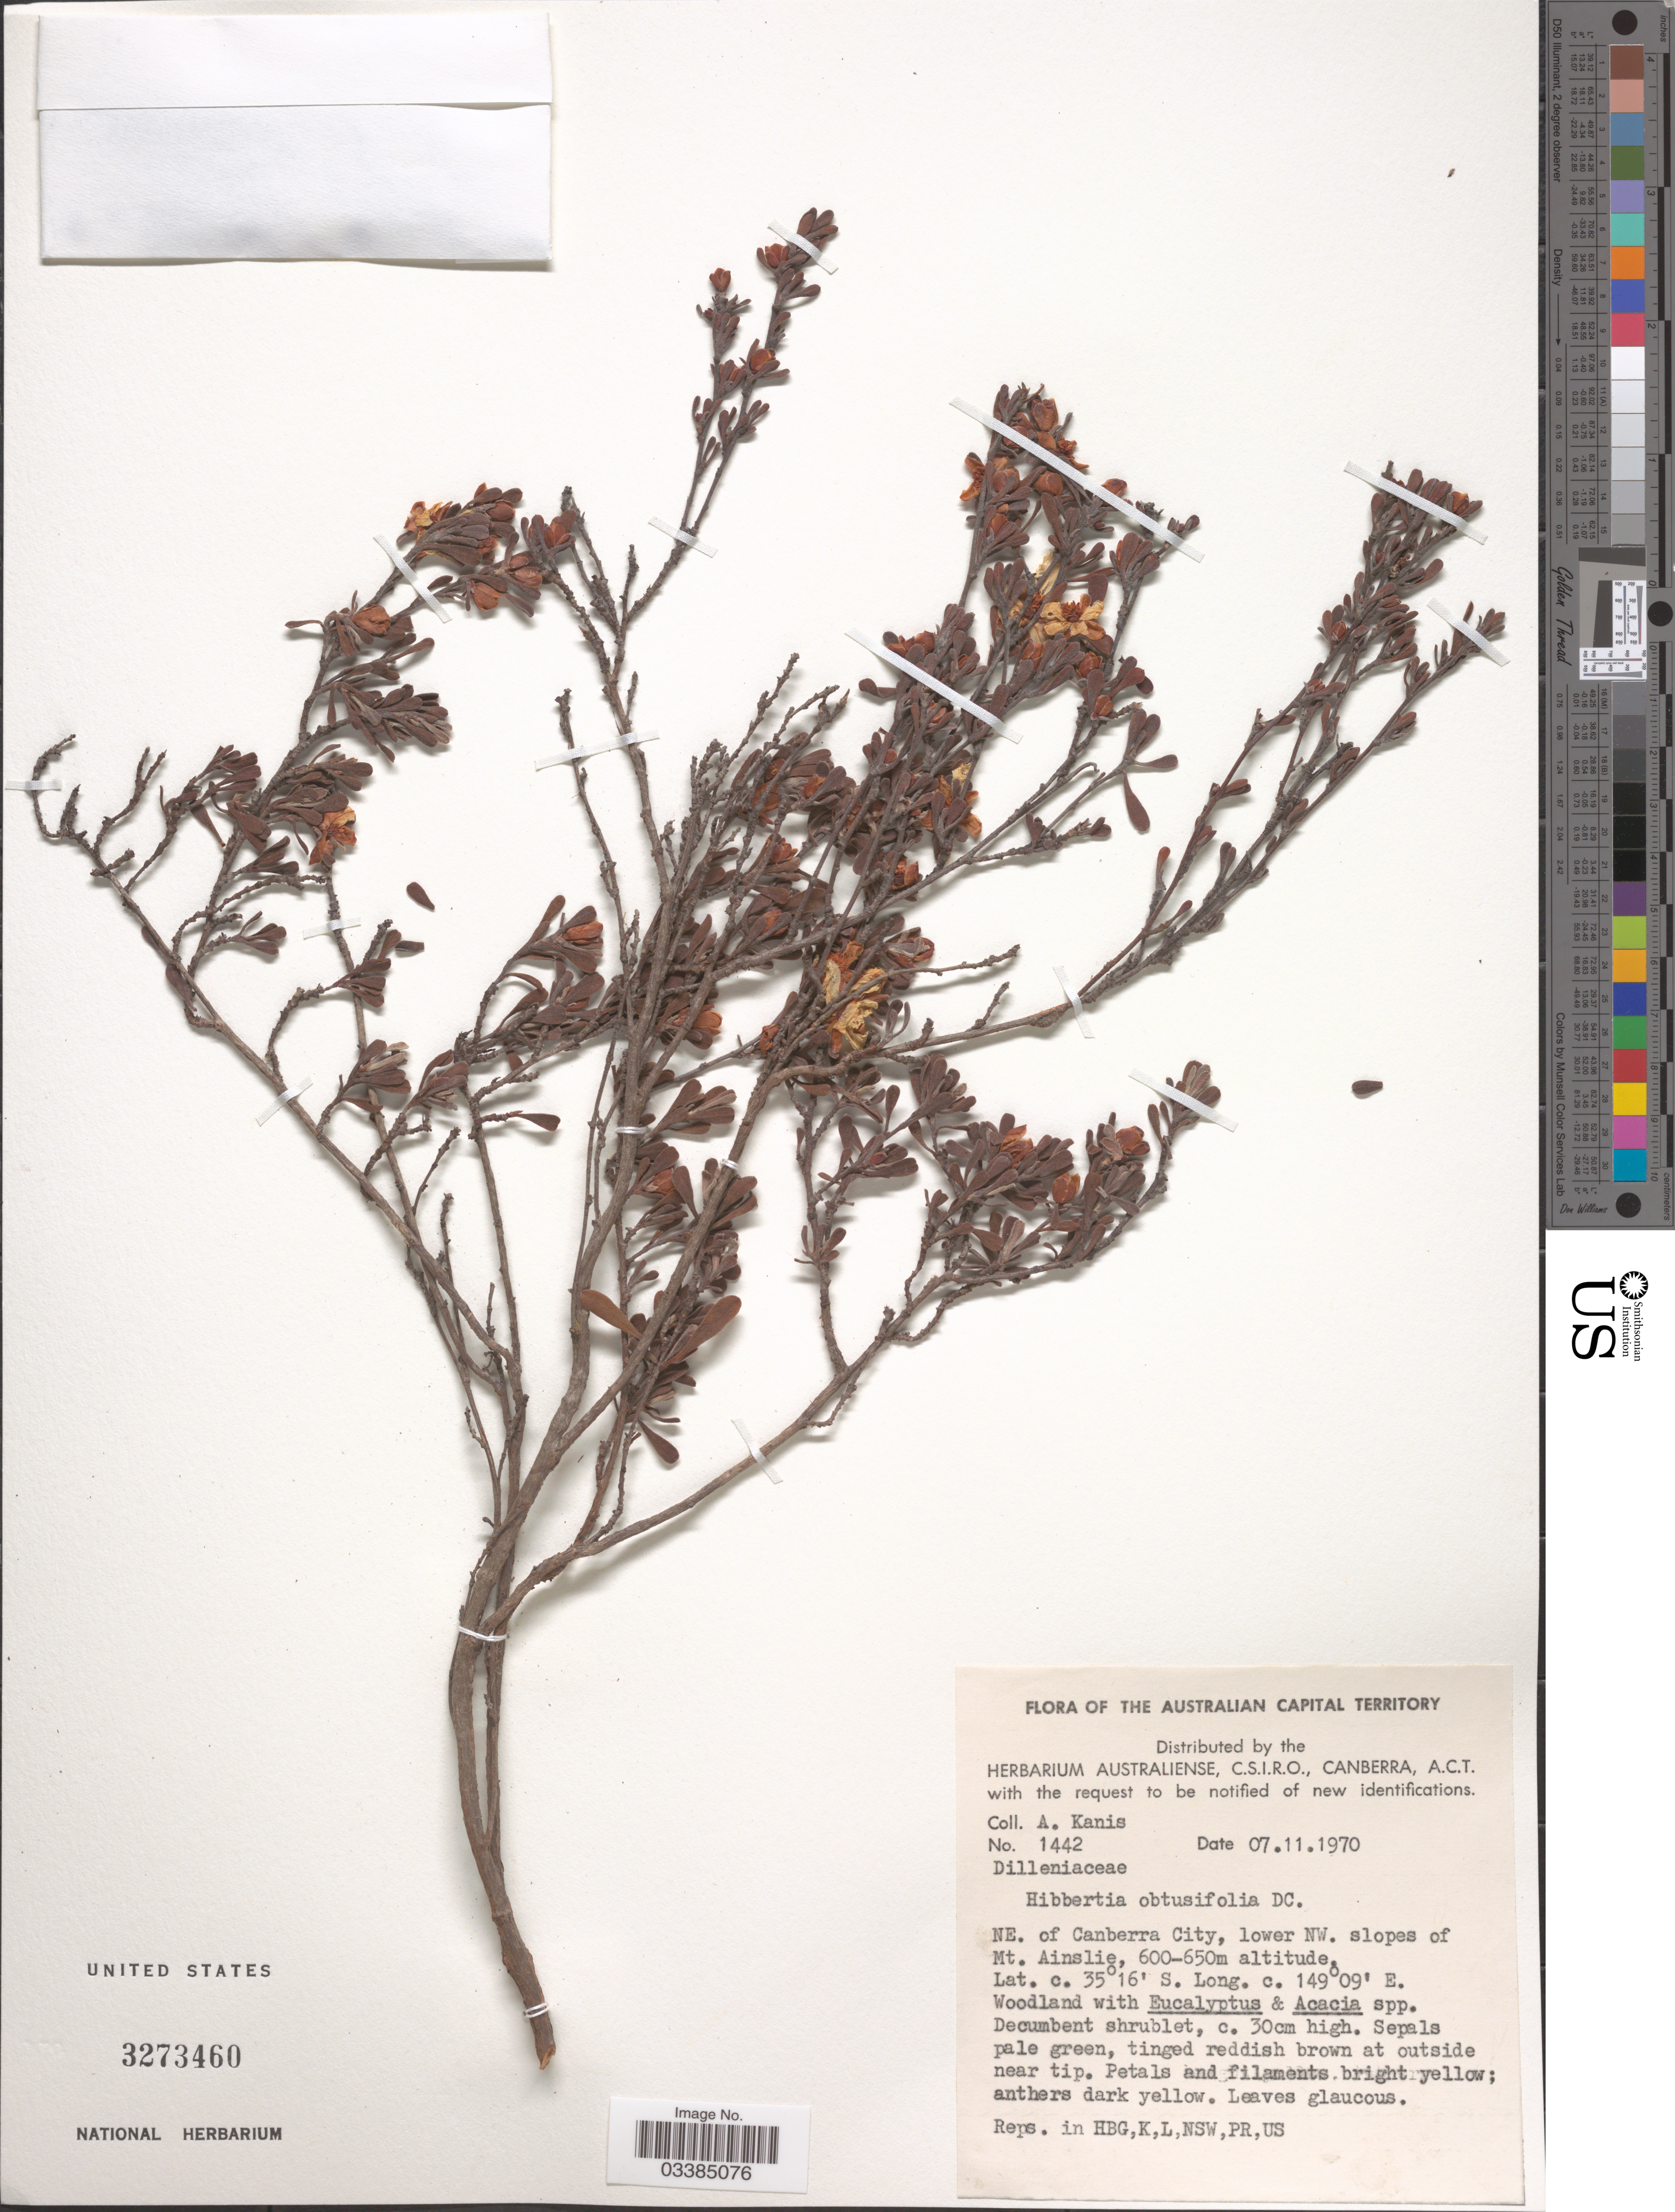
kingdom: Plantae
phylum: Tracheophyta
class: Magnoliopsida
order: Dilleniales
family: Dilleniaceae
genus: Hibbertia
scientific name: Hibbertia obtusifolia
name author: DC.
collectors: A. Kanis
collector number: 1442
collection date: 1970-11-07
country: Australia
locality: The Australian Capital Territory. NE. of Canberra City, lower NW. slopes of Mt. Ainslie.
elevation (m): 600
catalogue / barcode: US 3273460